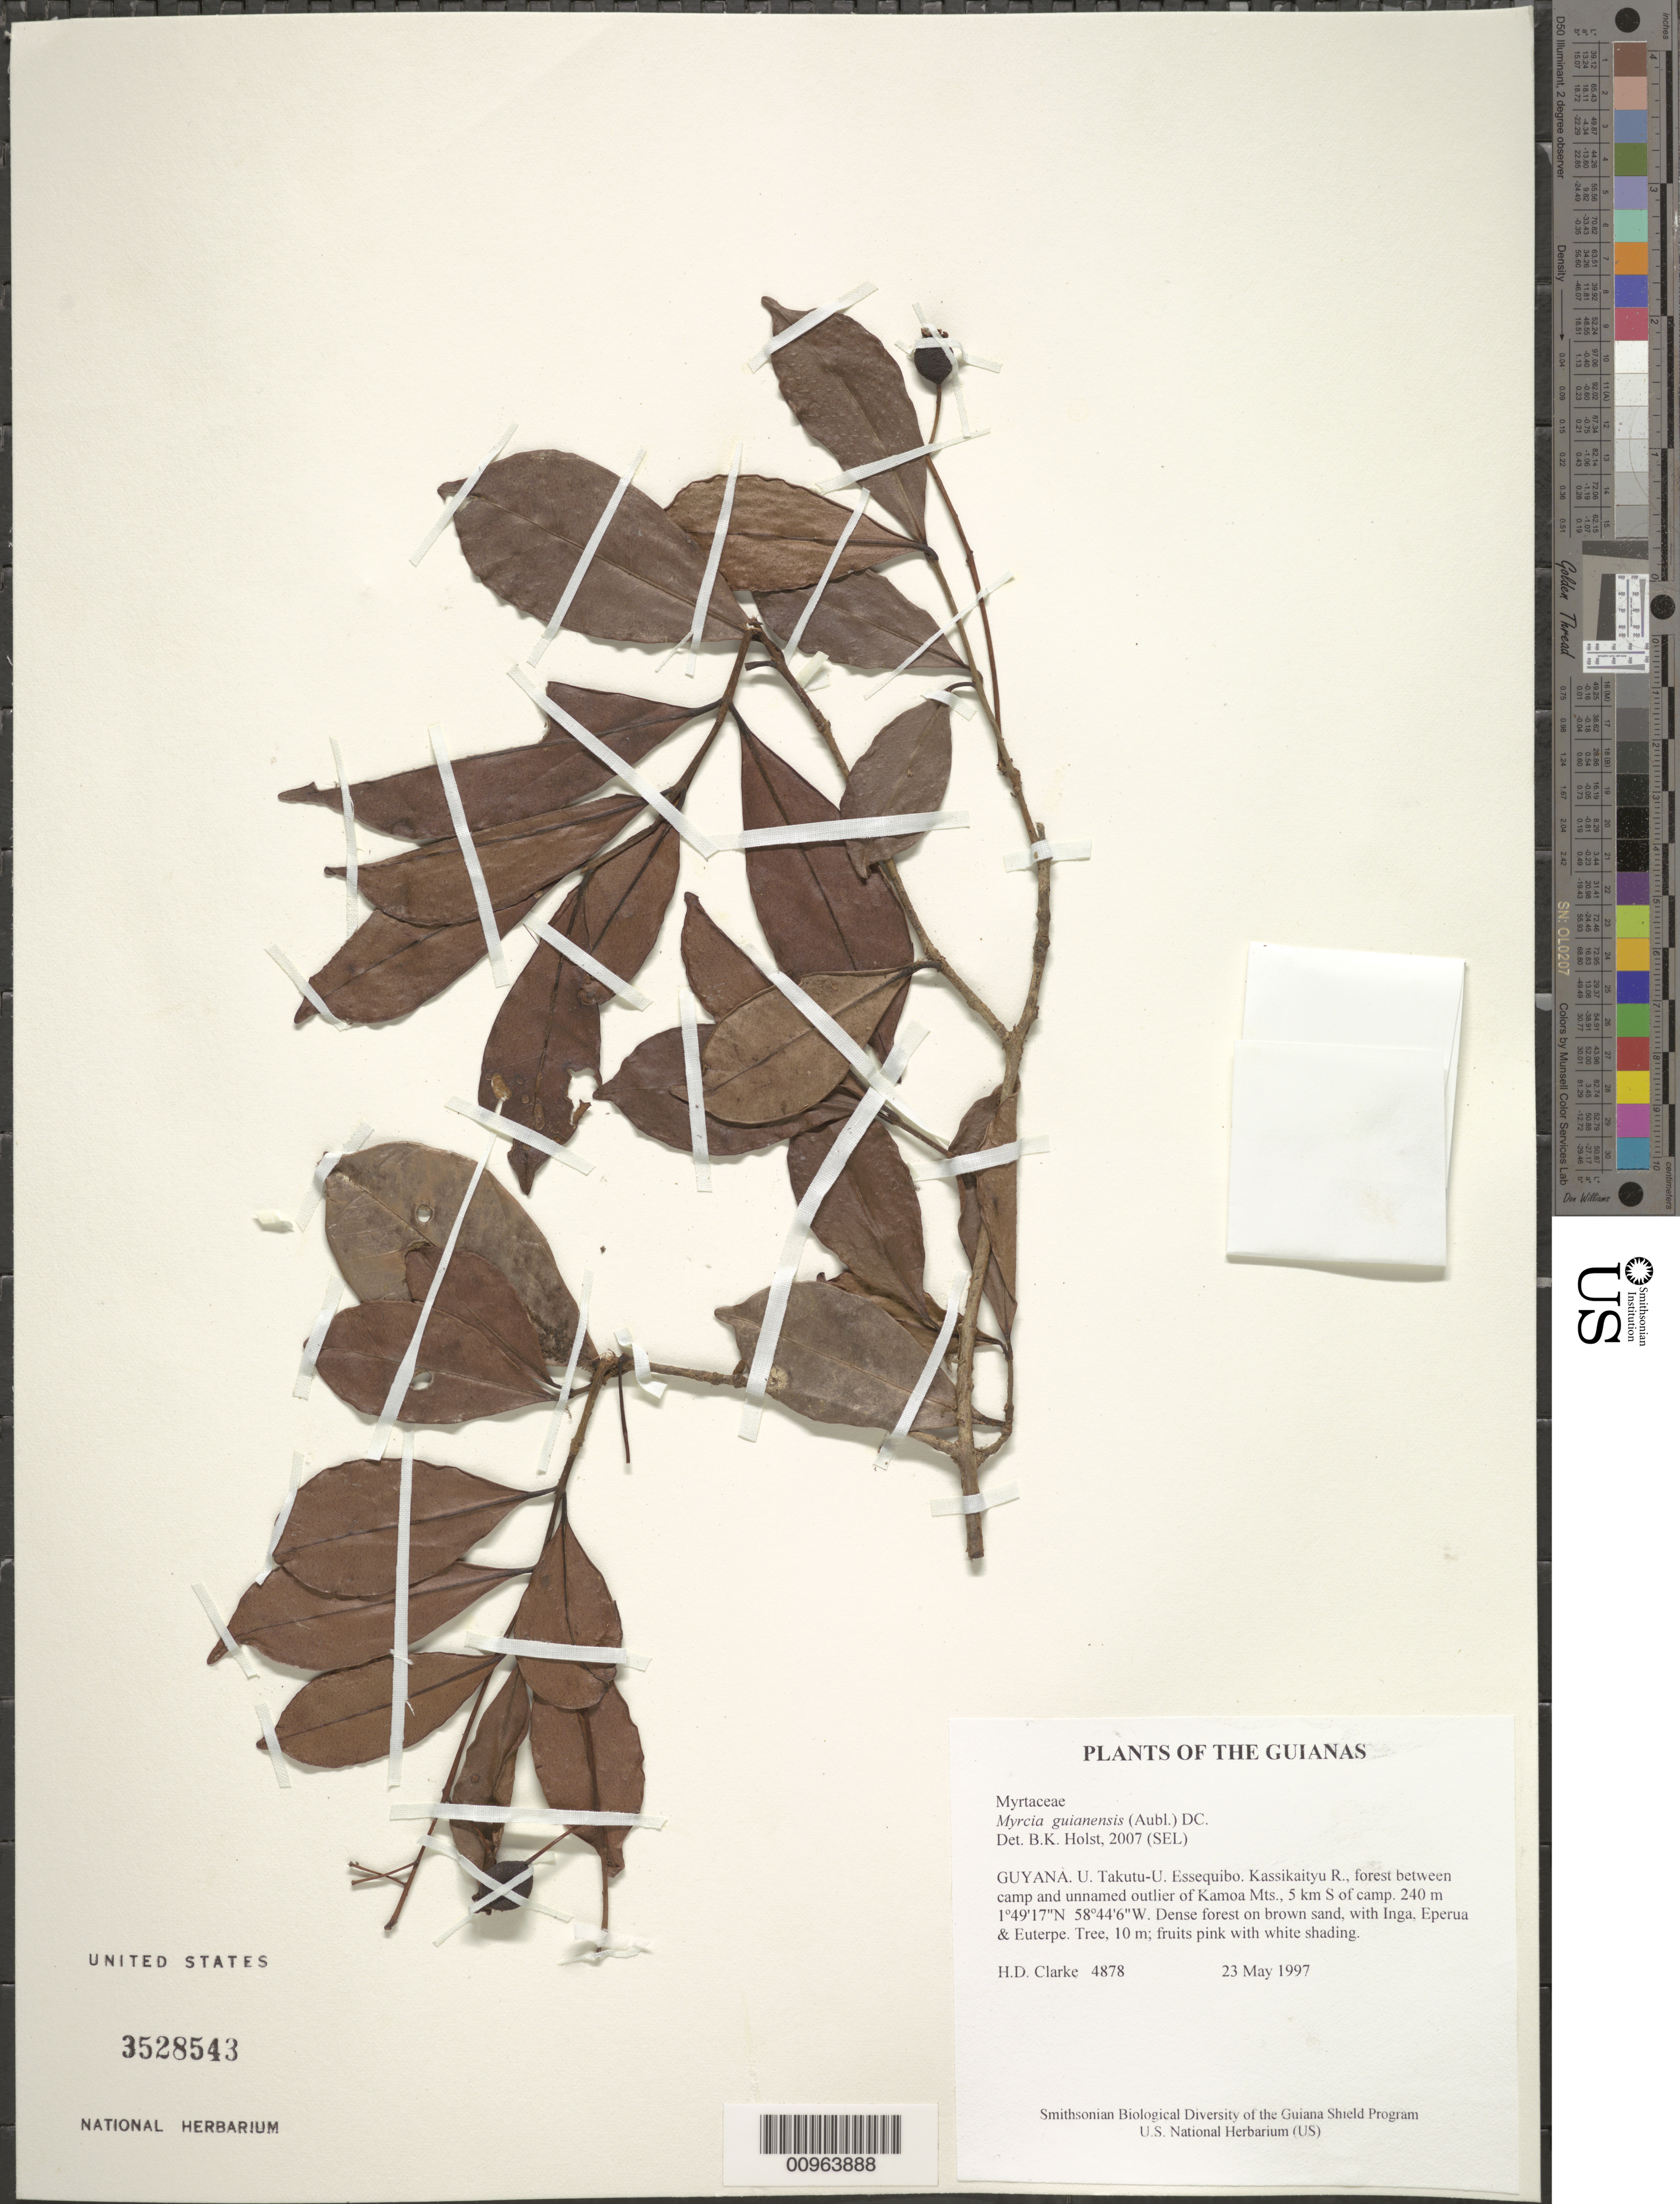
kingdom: Plantae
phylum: Tracheophyta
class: Magnoliopsida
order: Myrtales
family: Myrtaceae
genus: Myrcia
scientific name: Myrcia guianensis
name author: (Aubl.) DC.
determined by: Holst, Bruce K.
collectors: H. D. Clarke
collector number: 4878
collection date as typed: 23 May 1997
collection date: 1997-05-23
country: Guyana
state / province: U. Takutu-U. Essequibo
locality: Kassikaityu R., forest between camp and unnamed outlier of Kamoa Mts., 5 km S of camp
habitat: Dense forest on brown sand, with Inga, Eperua & Euterpe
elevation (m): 240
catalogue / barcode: US 3528543